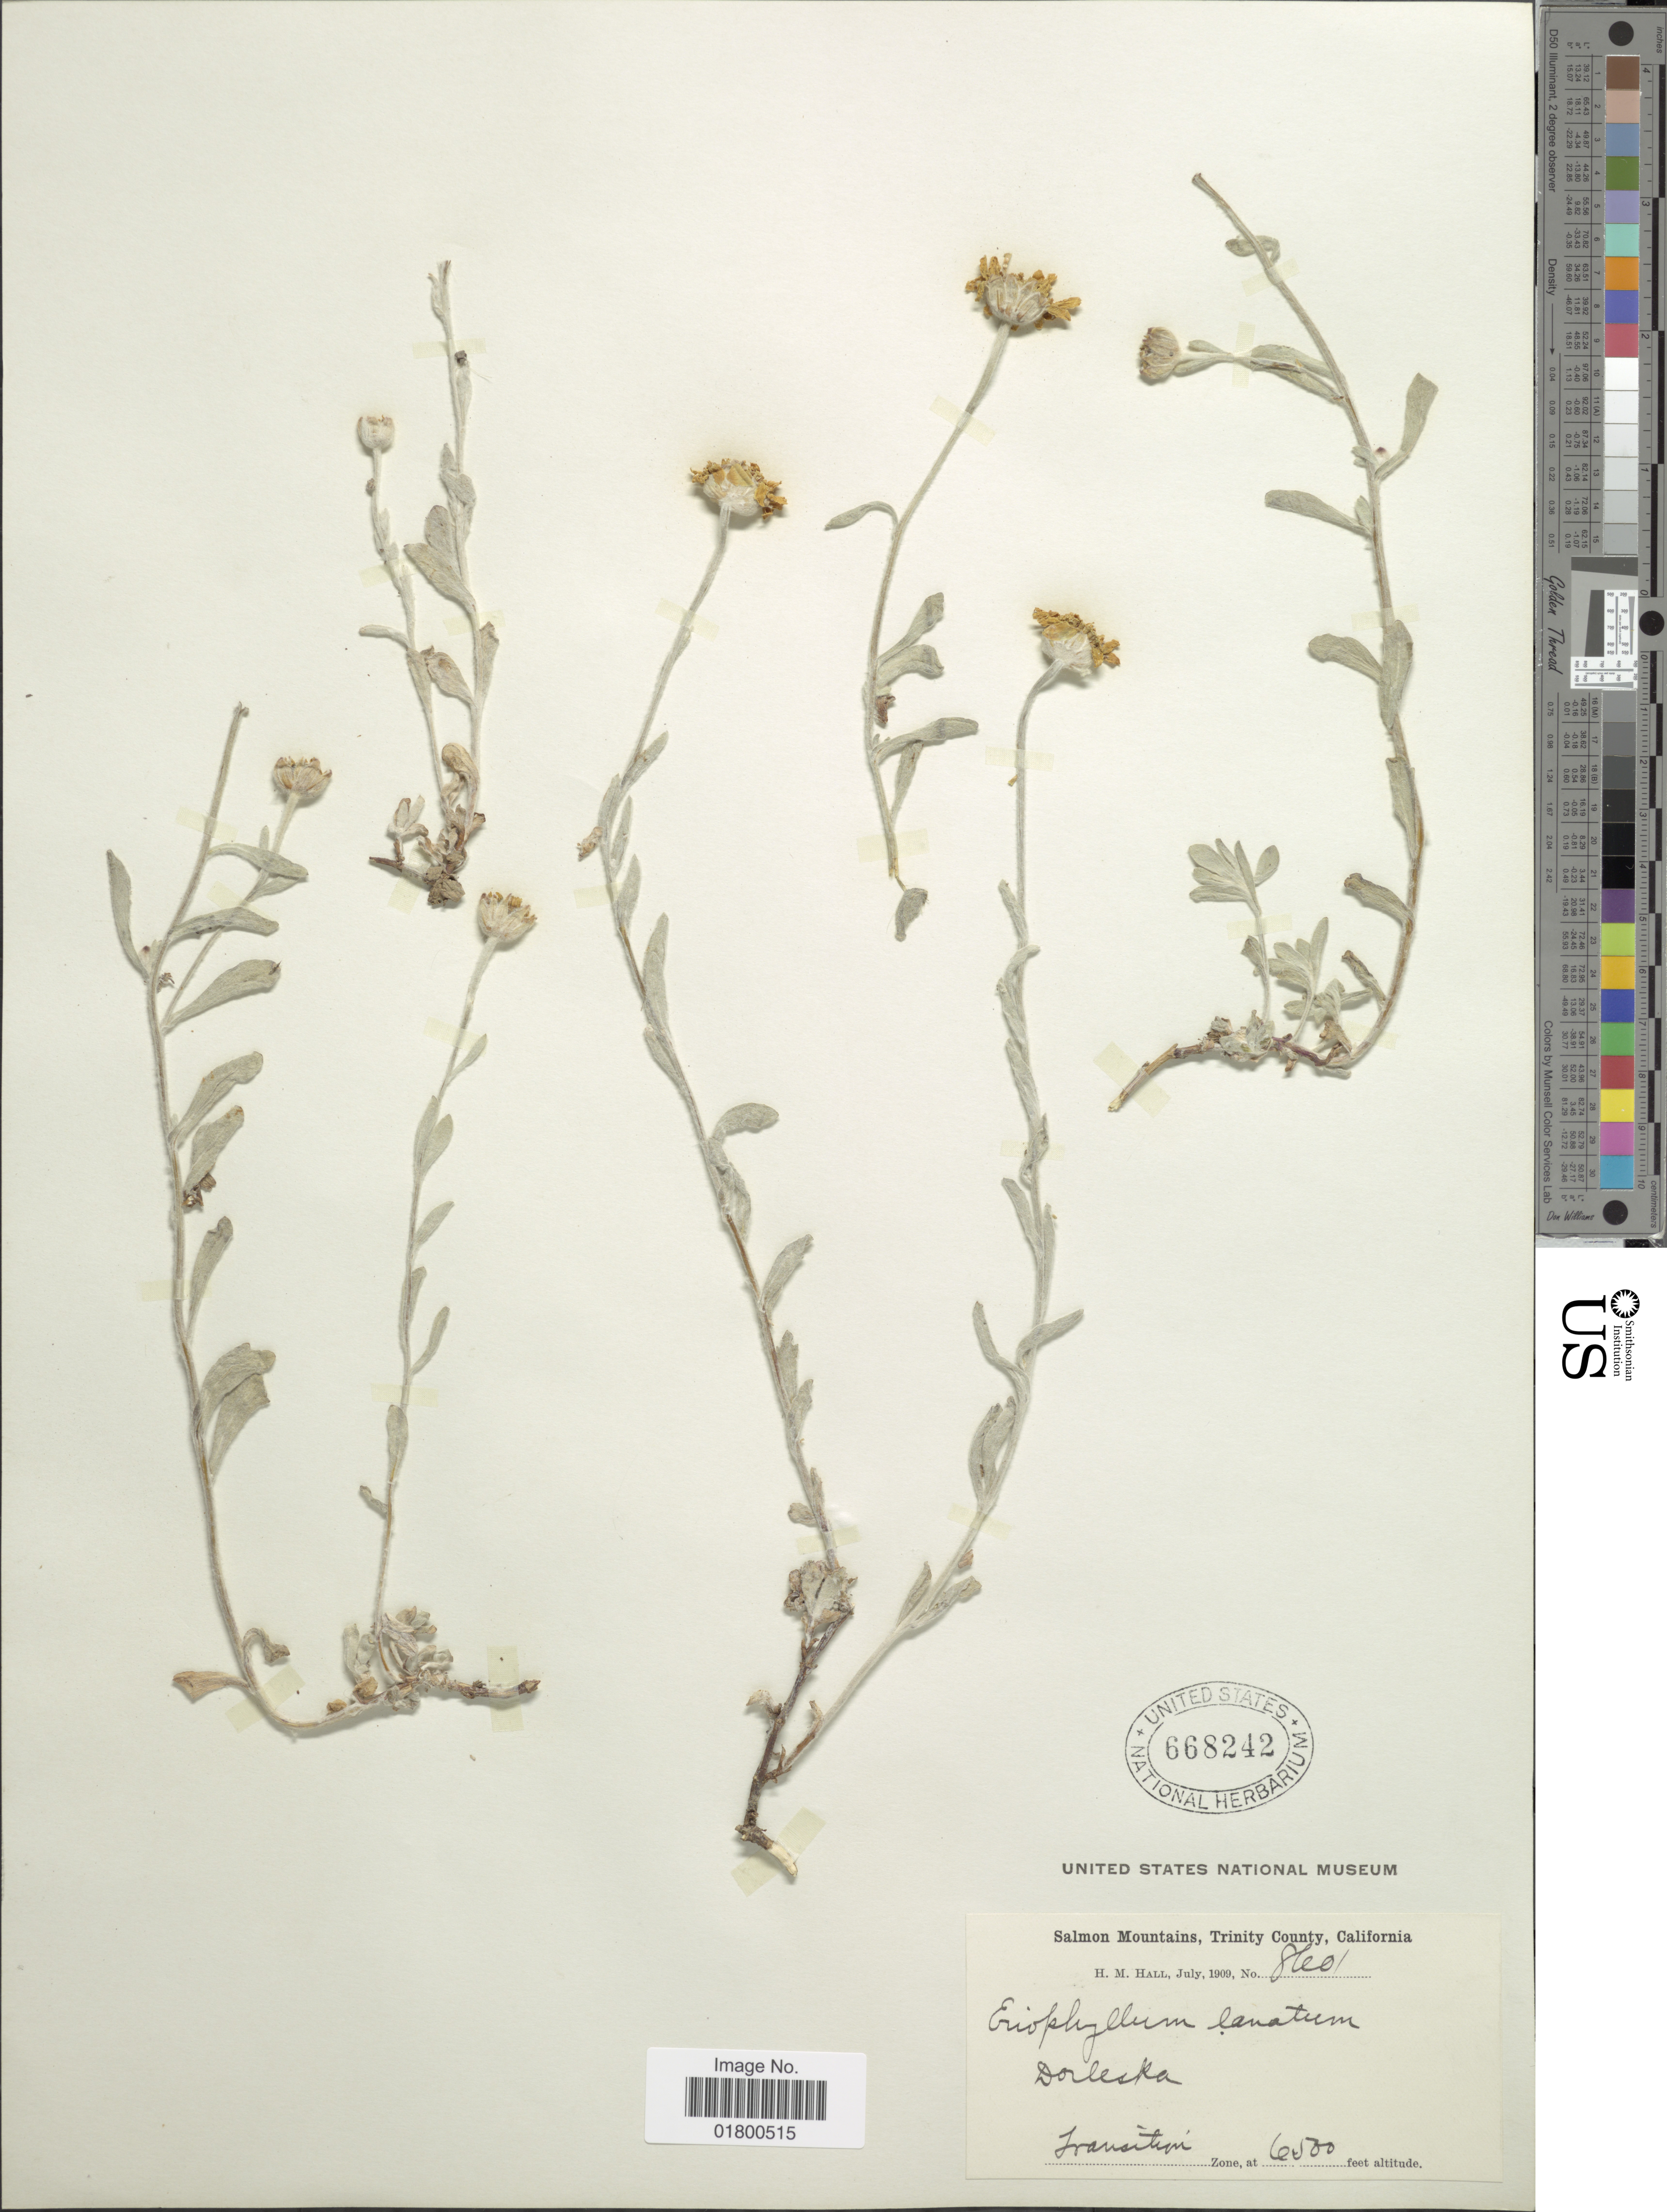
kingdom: Plantae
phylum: Tracheophyta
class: Magnoliopsida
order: Asterales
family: Asteraceae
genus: Eriophyllum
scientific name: Eriophyllum obovatum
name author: Greene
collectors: H. M. Hall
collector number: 8601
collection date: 1909-07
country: United States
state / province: California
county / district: Trinity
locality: Salmon Mountains, Trinity County, California, Dorleska, Transition Zone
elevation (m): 1981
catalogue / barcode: US 668242